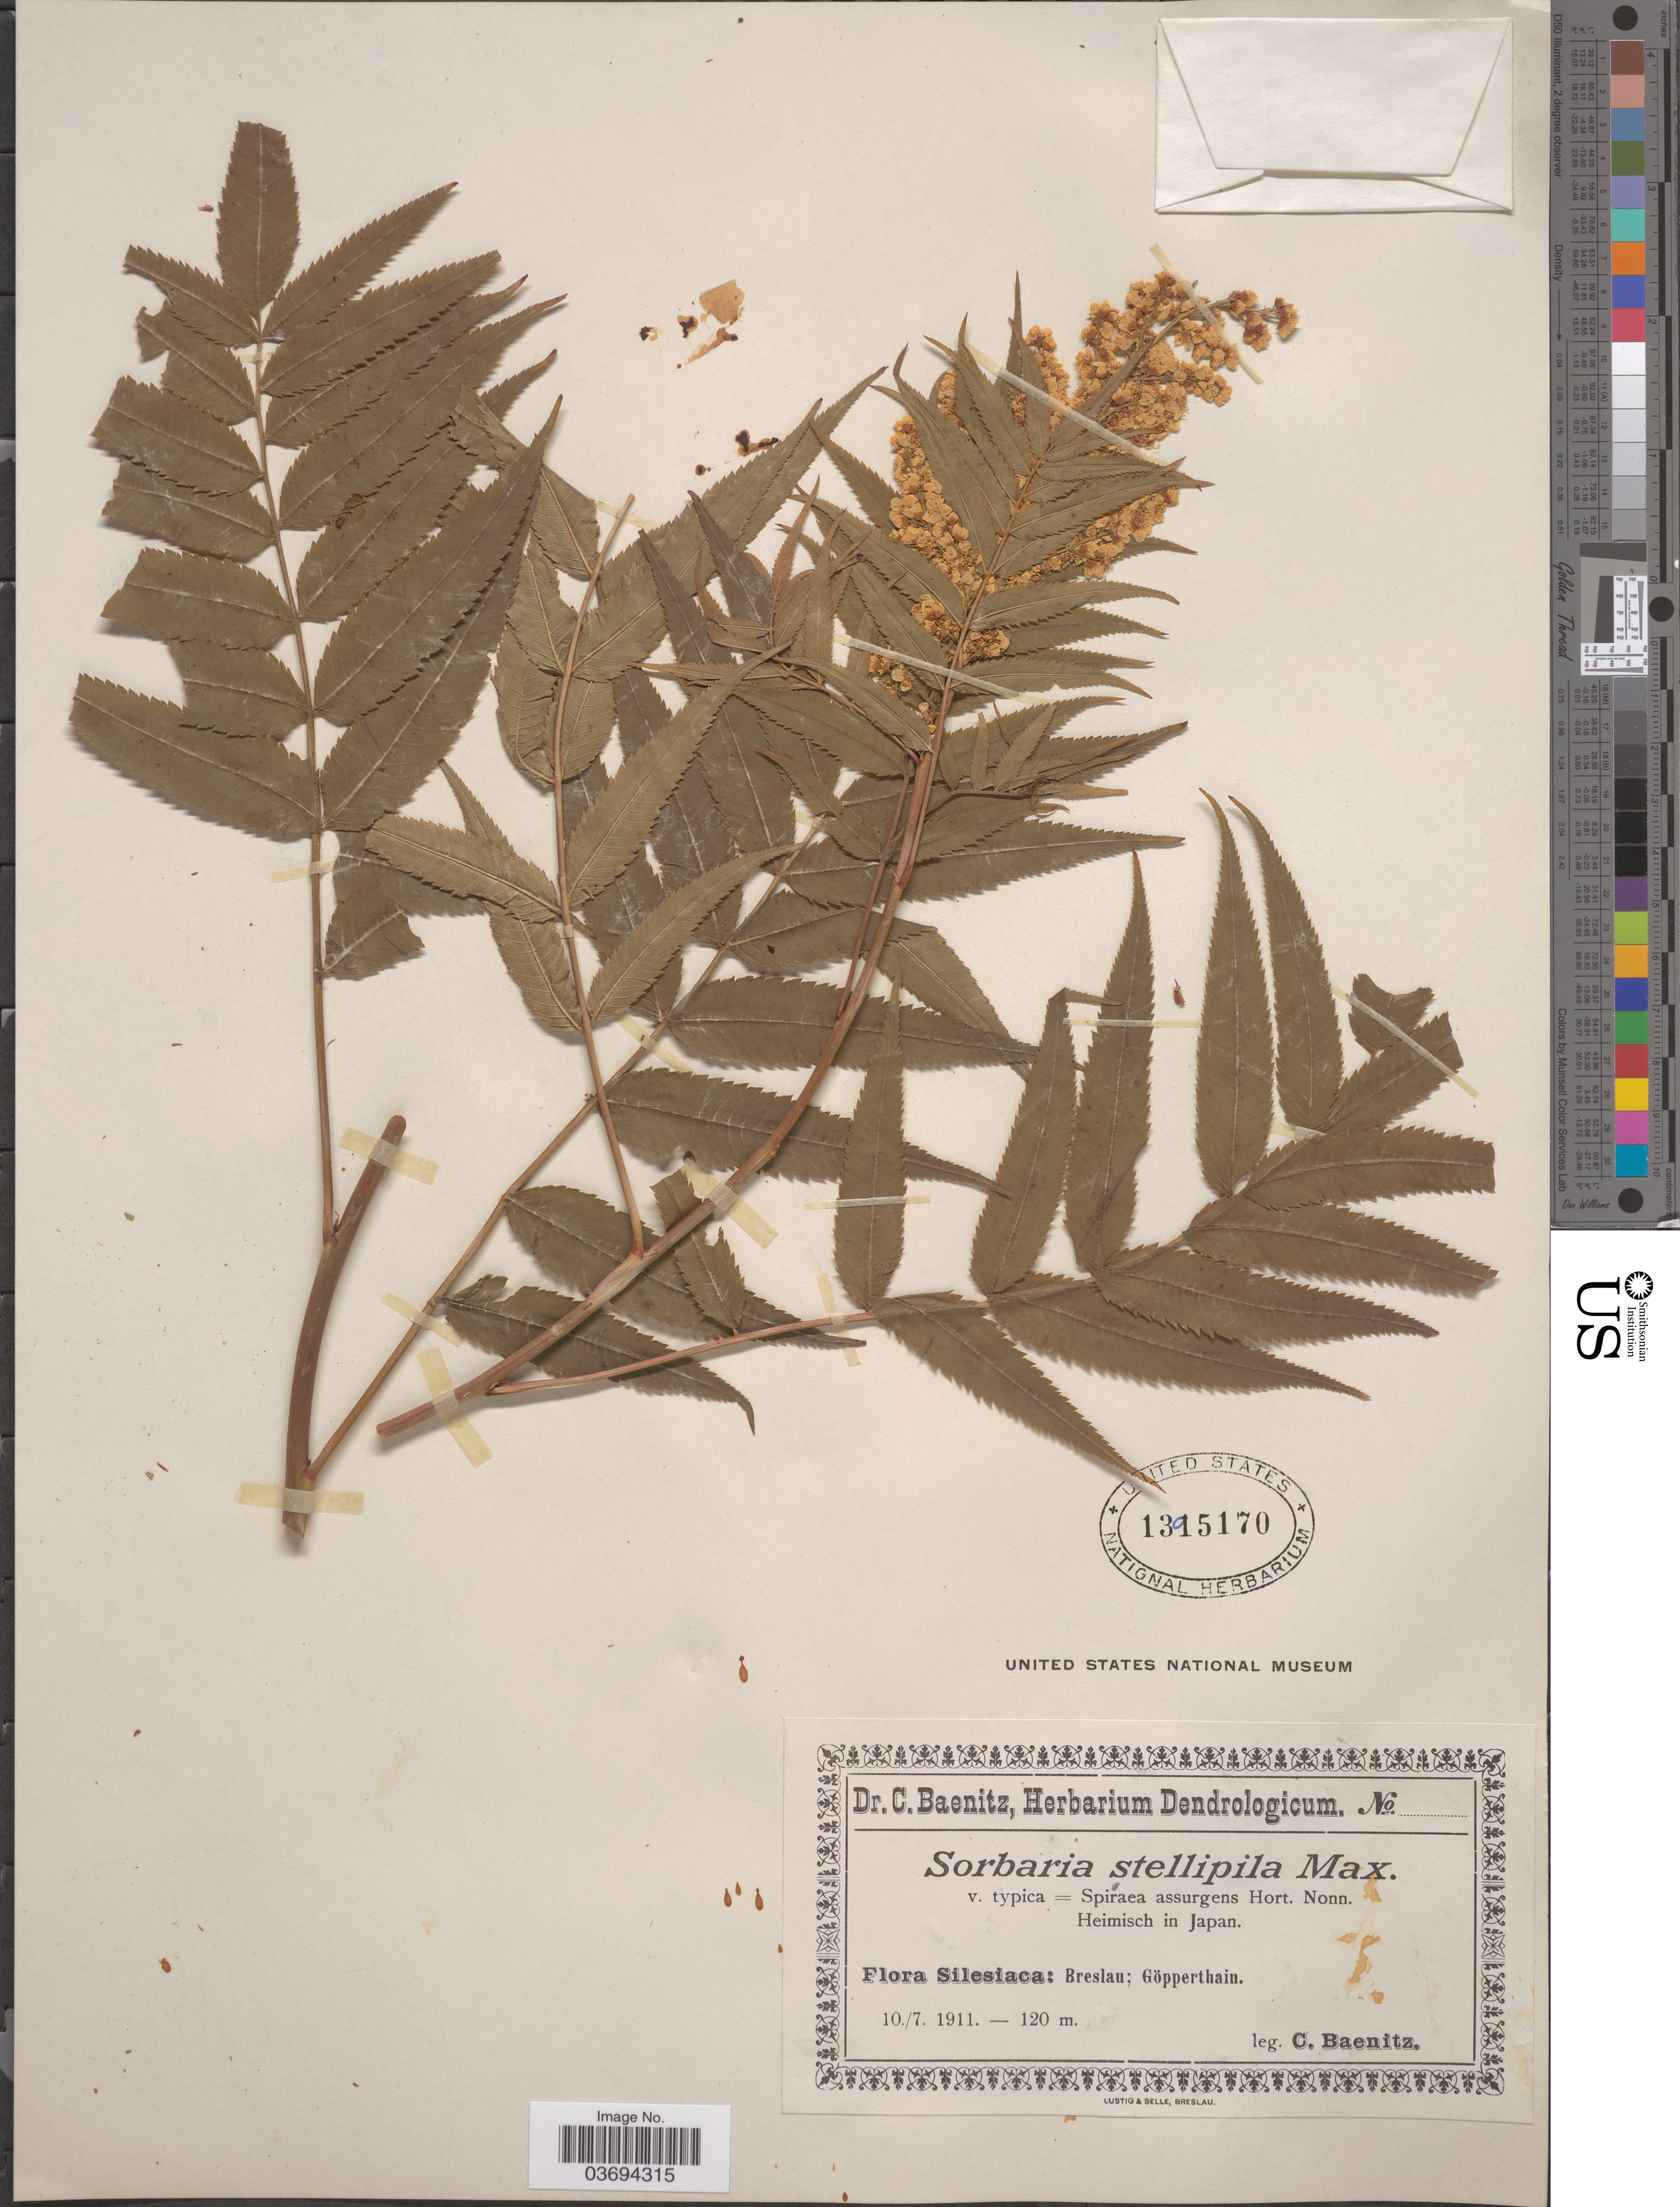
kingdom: Plantae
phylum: Tracheophyta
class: Magnoliopsida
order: Rosales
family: Rosaceae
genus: Sorbaria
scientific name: Sorbaria sorbifolia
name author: (L.) A. Braun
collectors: C. G. Baenitz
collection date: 1911-07-10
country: Poland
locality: Silesiaca: Breslau; Göpperthain.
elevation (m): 120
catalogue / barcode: US 1395170